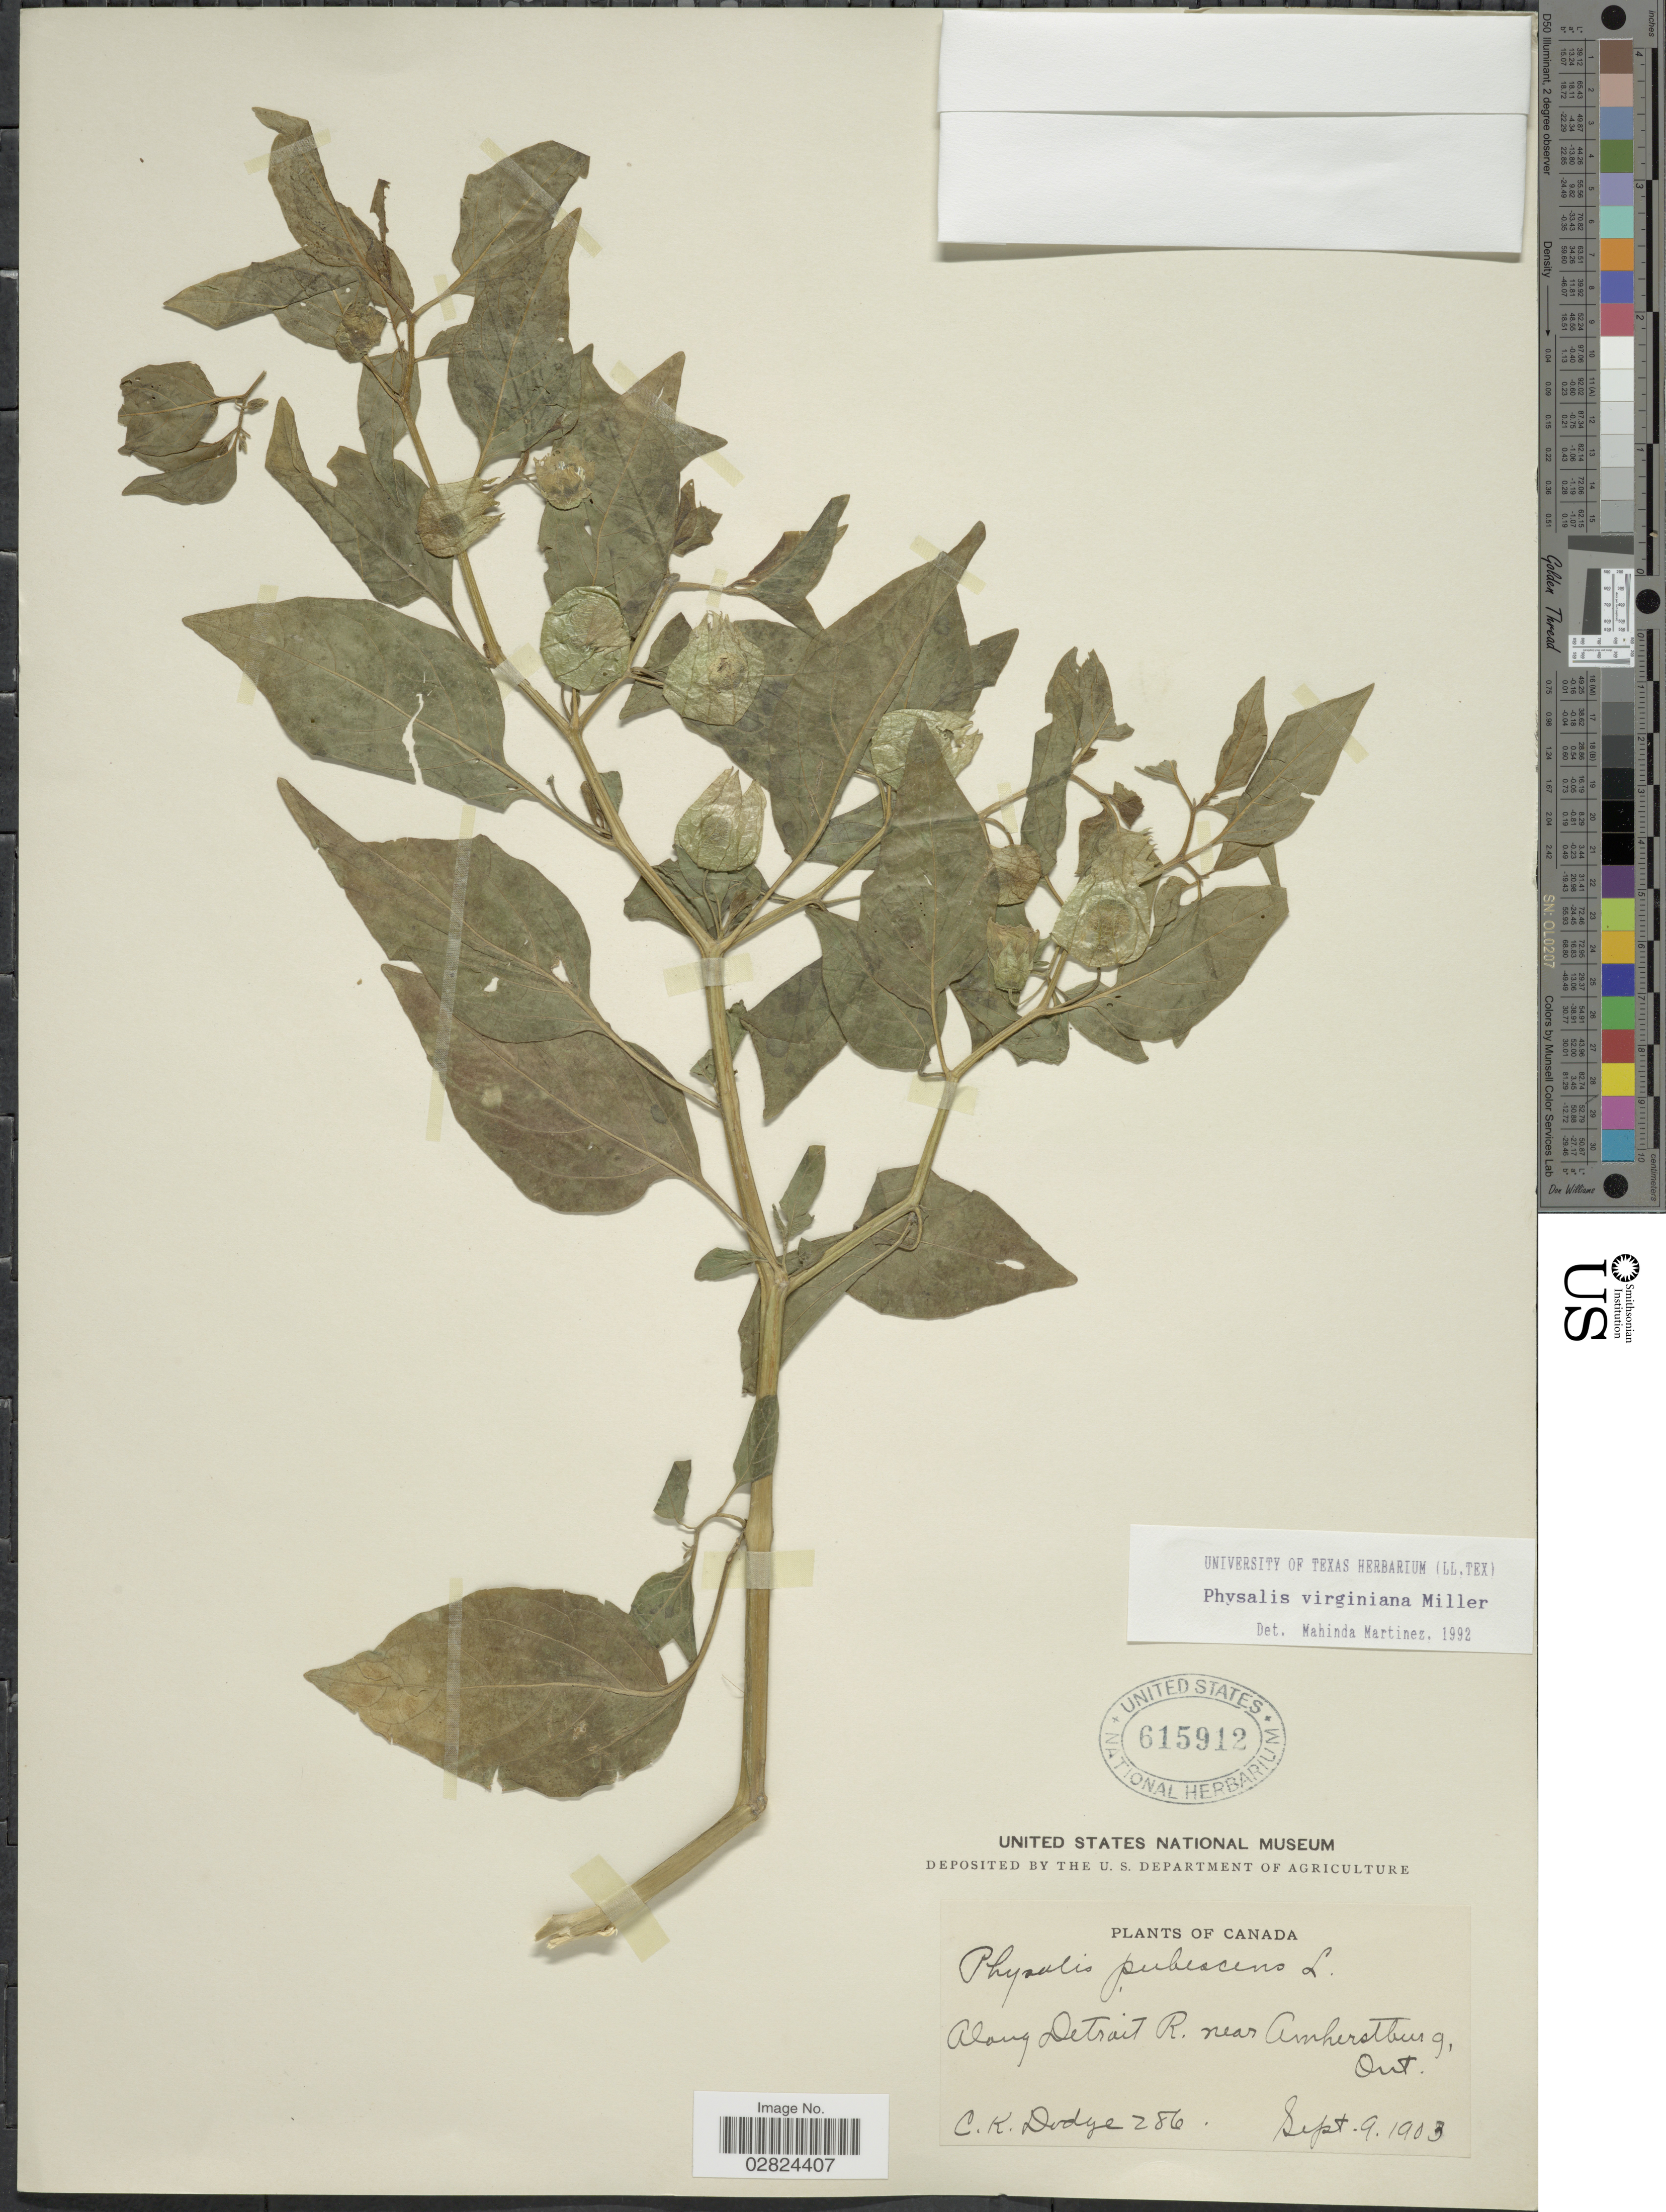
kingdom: Plantae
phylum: Tracheophyta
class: Magnoliopsida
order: Solanales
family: Solanaceae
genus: Physalis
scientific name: Physalis virginiana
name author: Mill.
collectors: C. Dodge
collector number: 286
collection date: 1903-09-09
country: Canada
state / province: Ontario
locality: Along Detroit R. near Amerstburg, Ont.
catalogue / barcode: US 615912